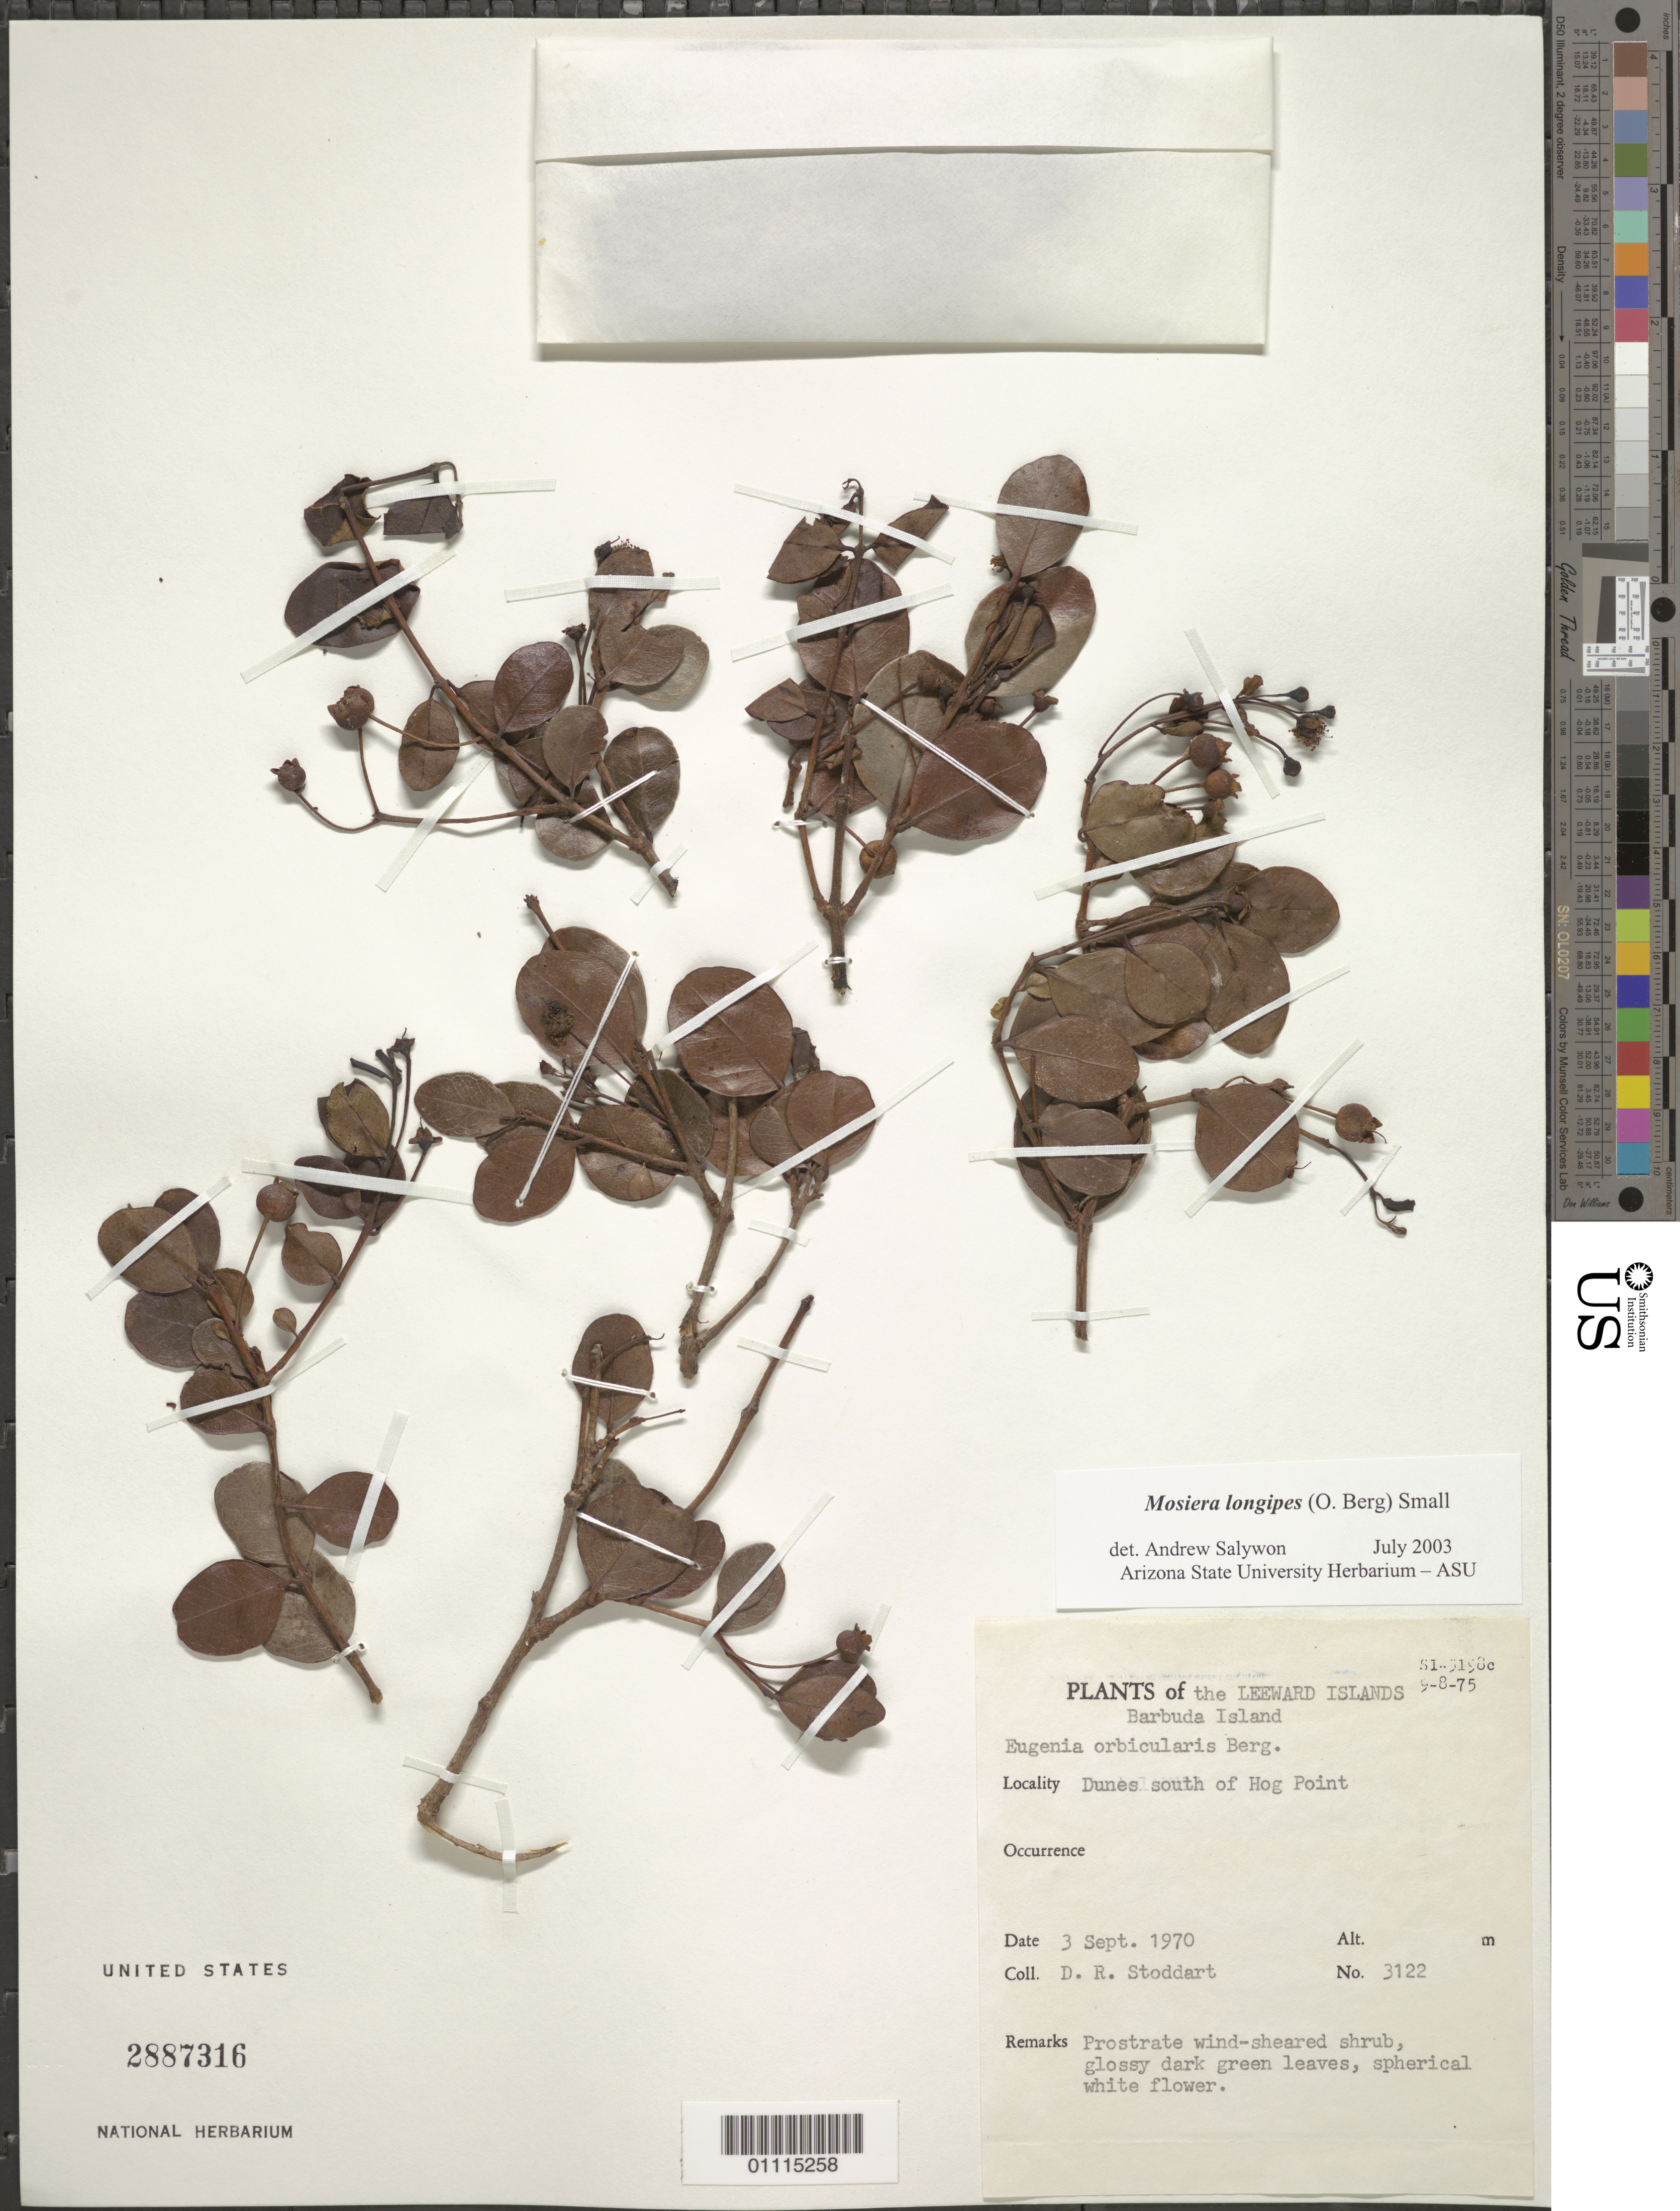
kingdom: Plantae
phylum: Tracheophyta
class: Magnoliopsida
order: Myrtales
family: Myrtaceae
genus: Mosiera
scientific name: Mosiera longipes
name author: (O. Berg) Small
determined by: Salywon, A. M., (ASU)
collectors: D. R. Stoddart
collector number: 3122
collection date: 1970-09-03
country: Antigua and Barbuda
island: Barbuda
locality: Hog Point, dunes S of.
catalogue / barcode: US 2887316